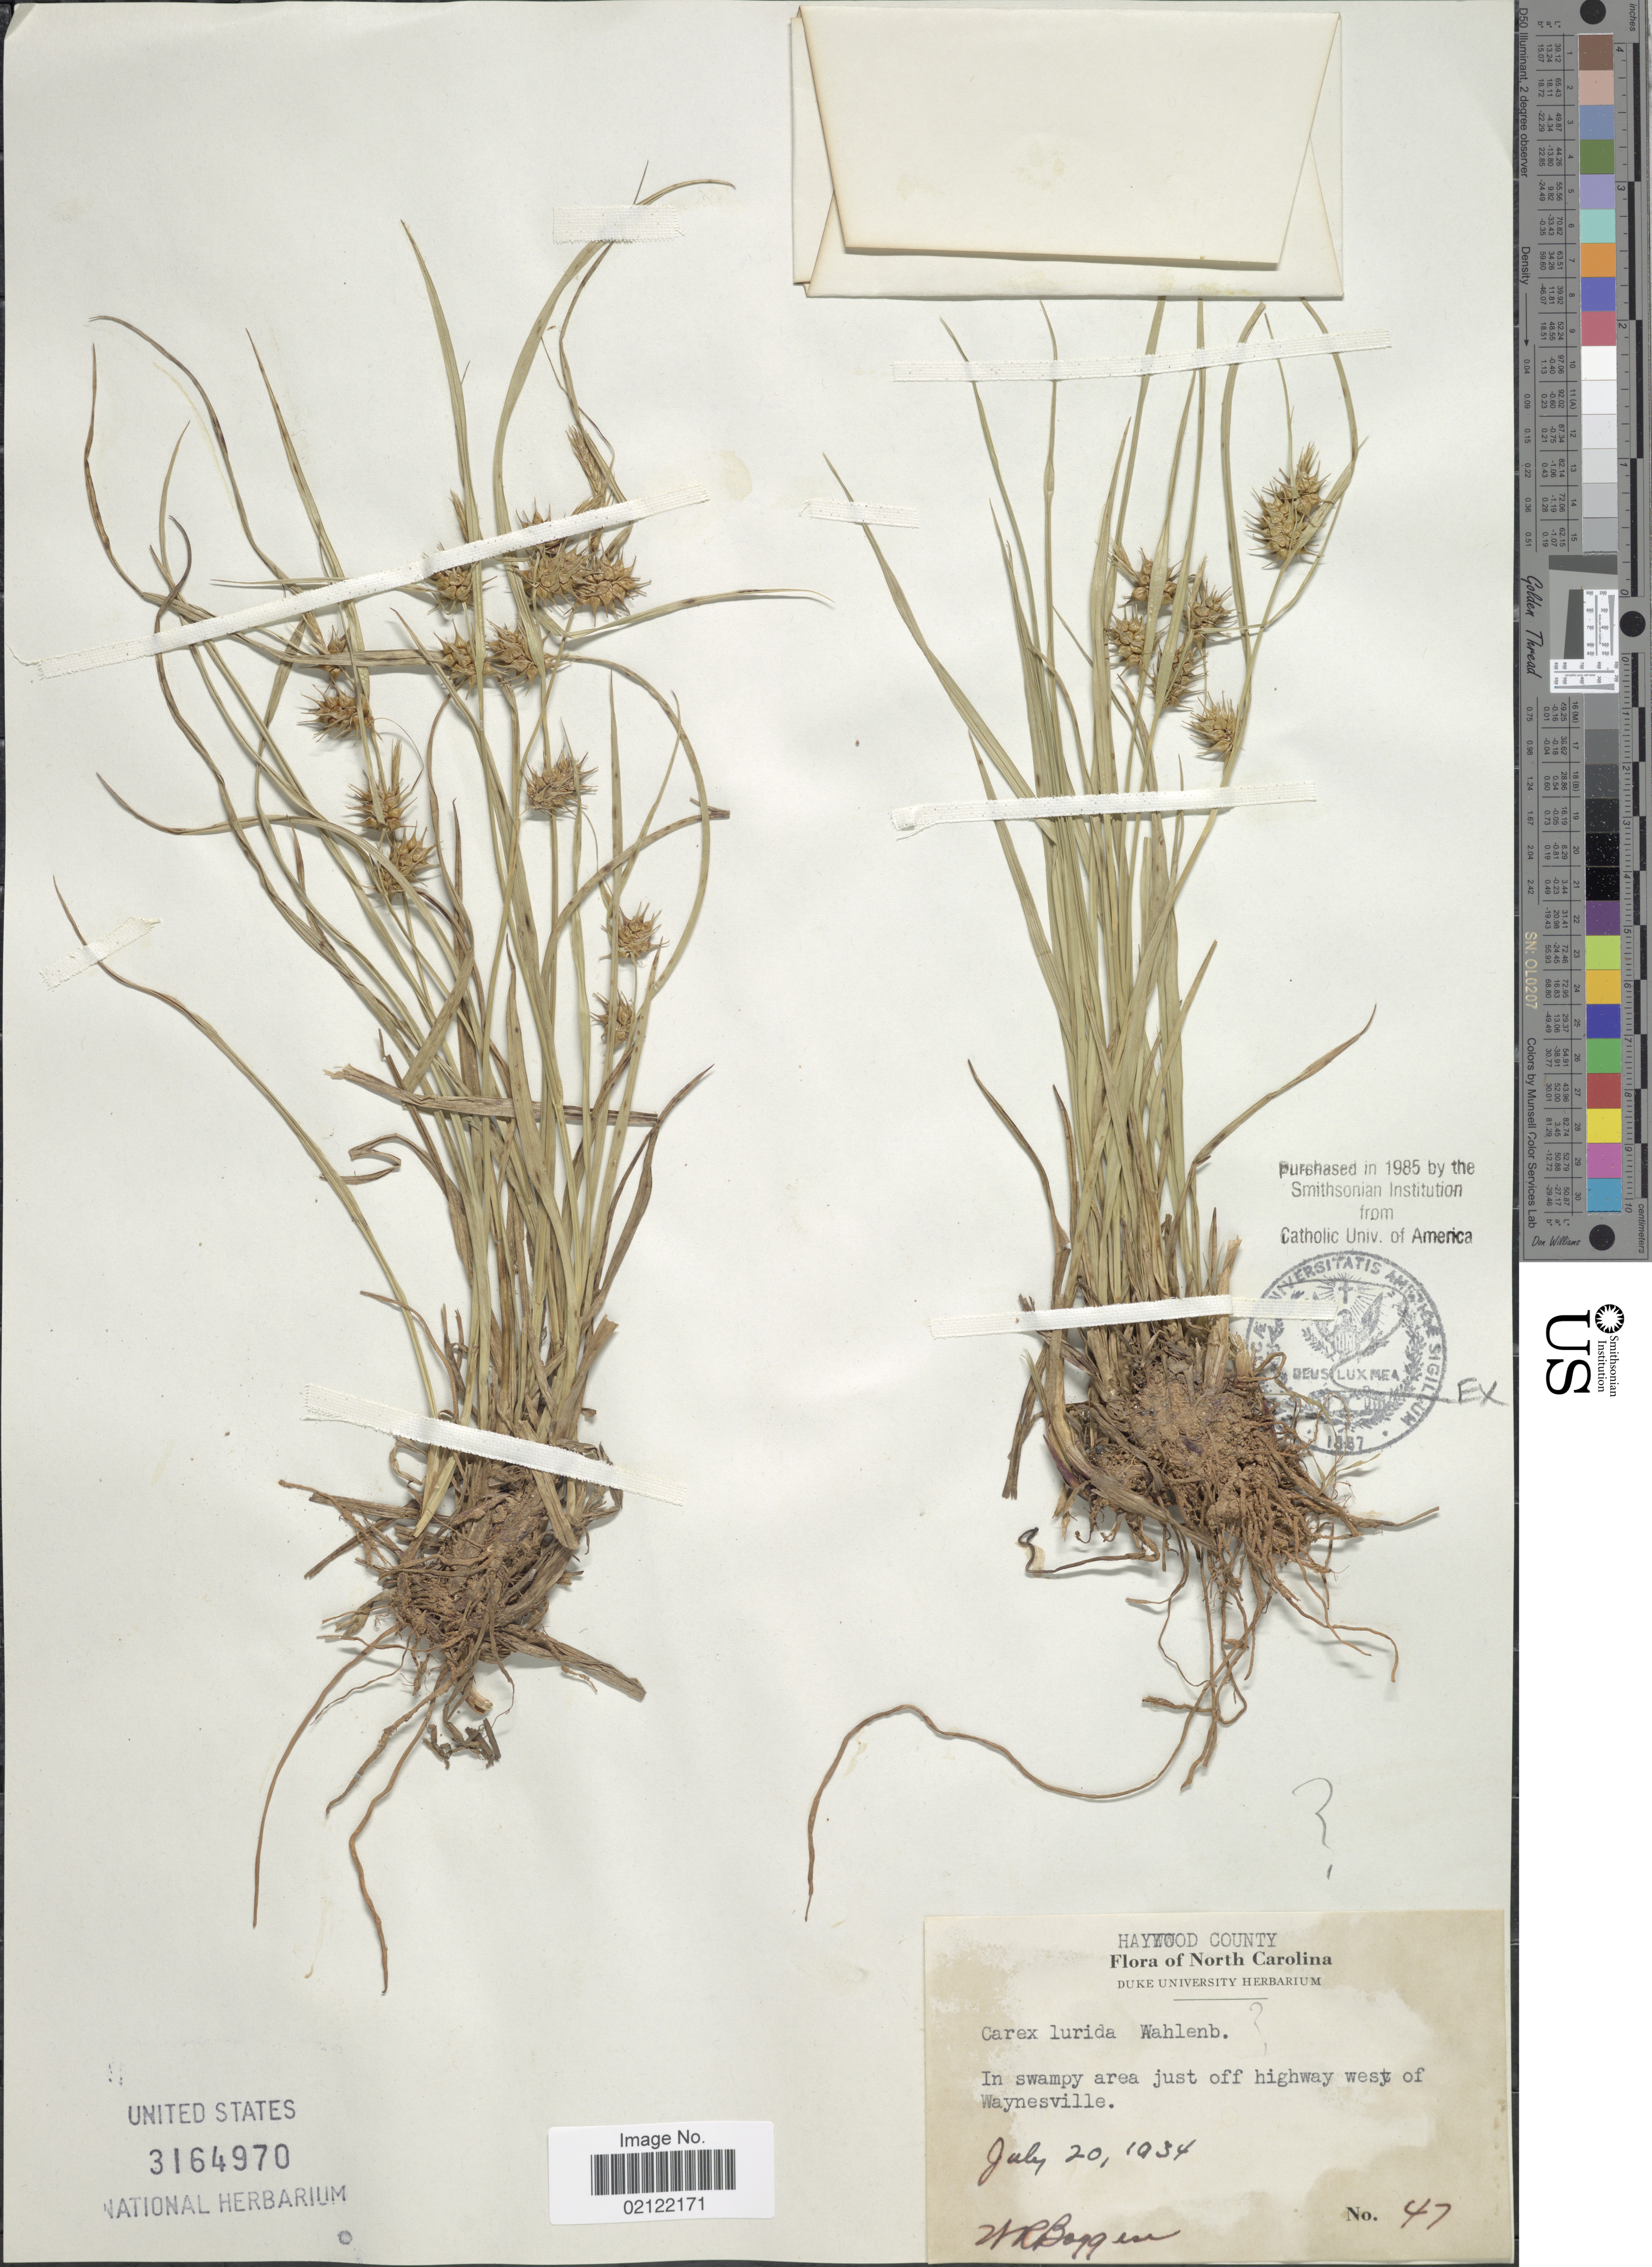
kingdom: Plantae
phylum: Tracheophyta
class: Liliopsida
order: Poales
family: Cyperaceae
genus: Carex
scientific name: Carex lurida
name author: Wahlenb.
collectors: W. Boggess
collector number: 47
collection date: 1934-07-20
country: United States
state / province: North Carolina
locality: Haywood County. In swampy area just off highway west of Waynesville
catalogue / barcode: US 3164970